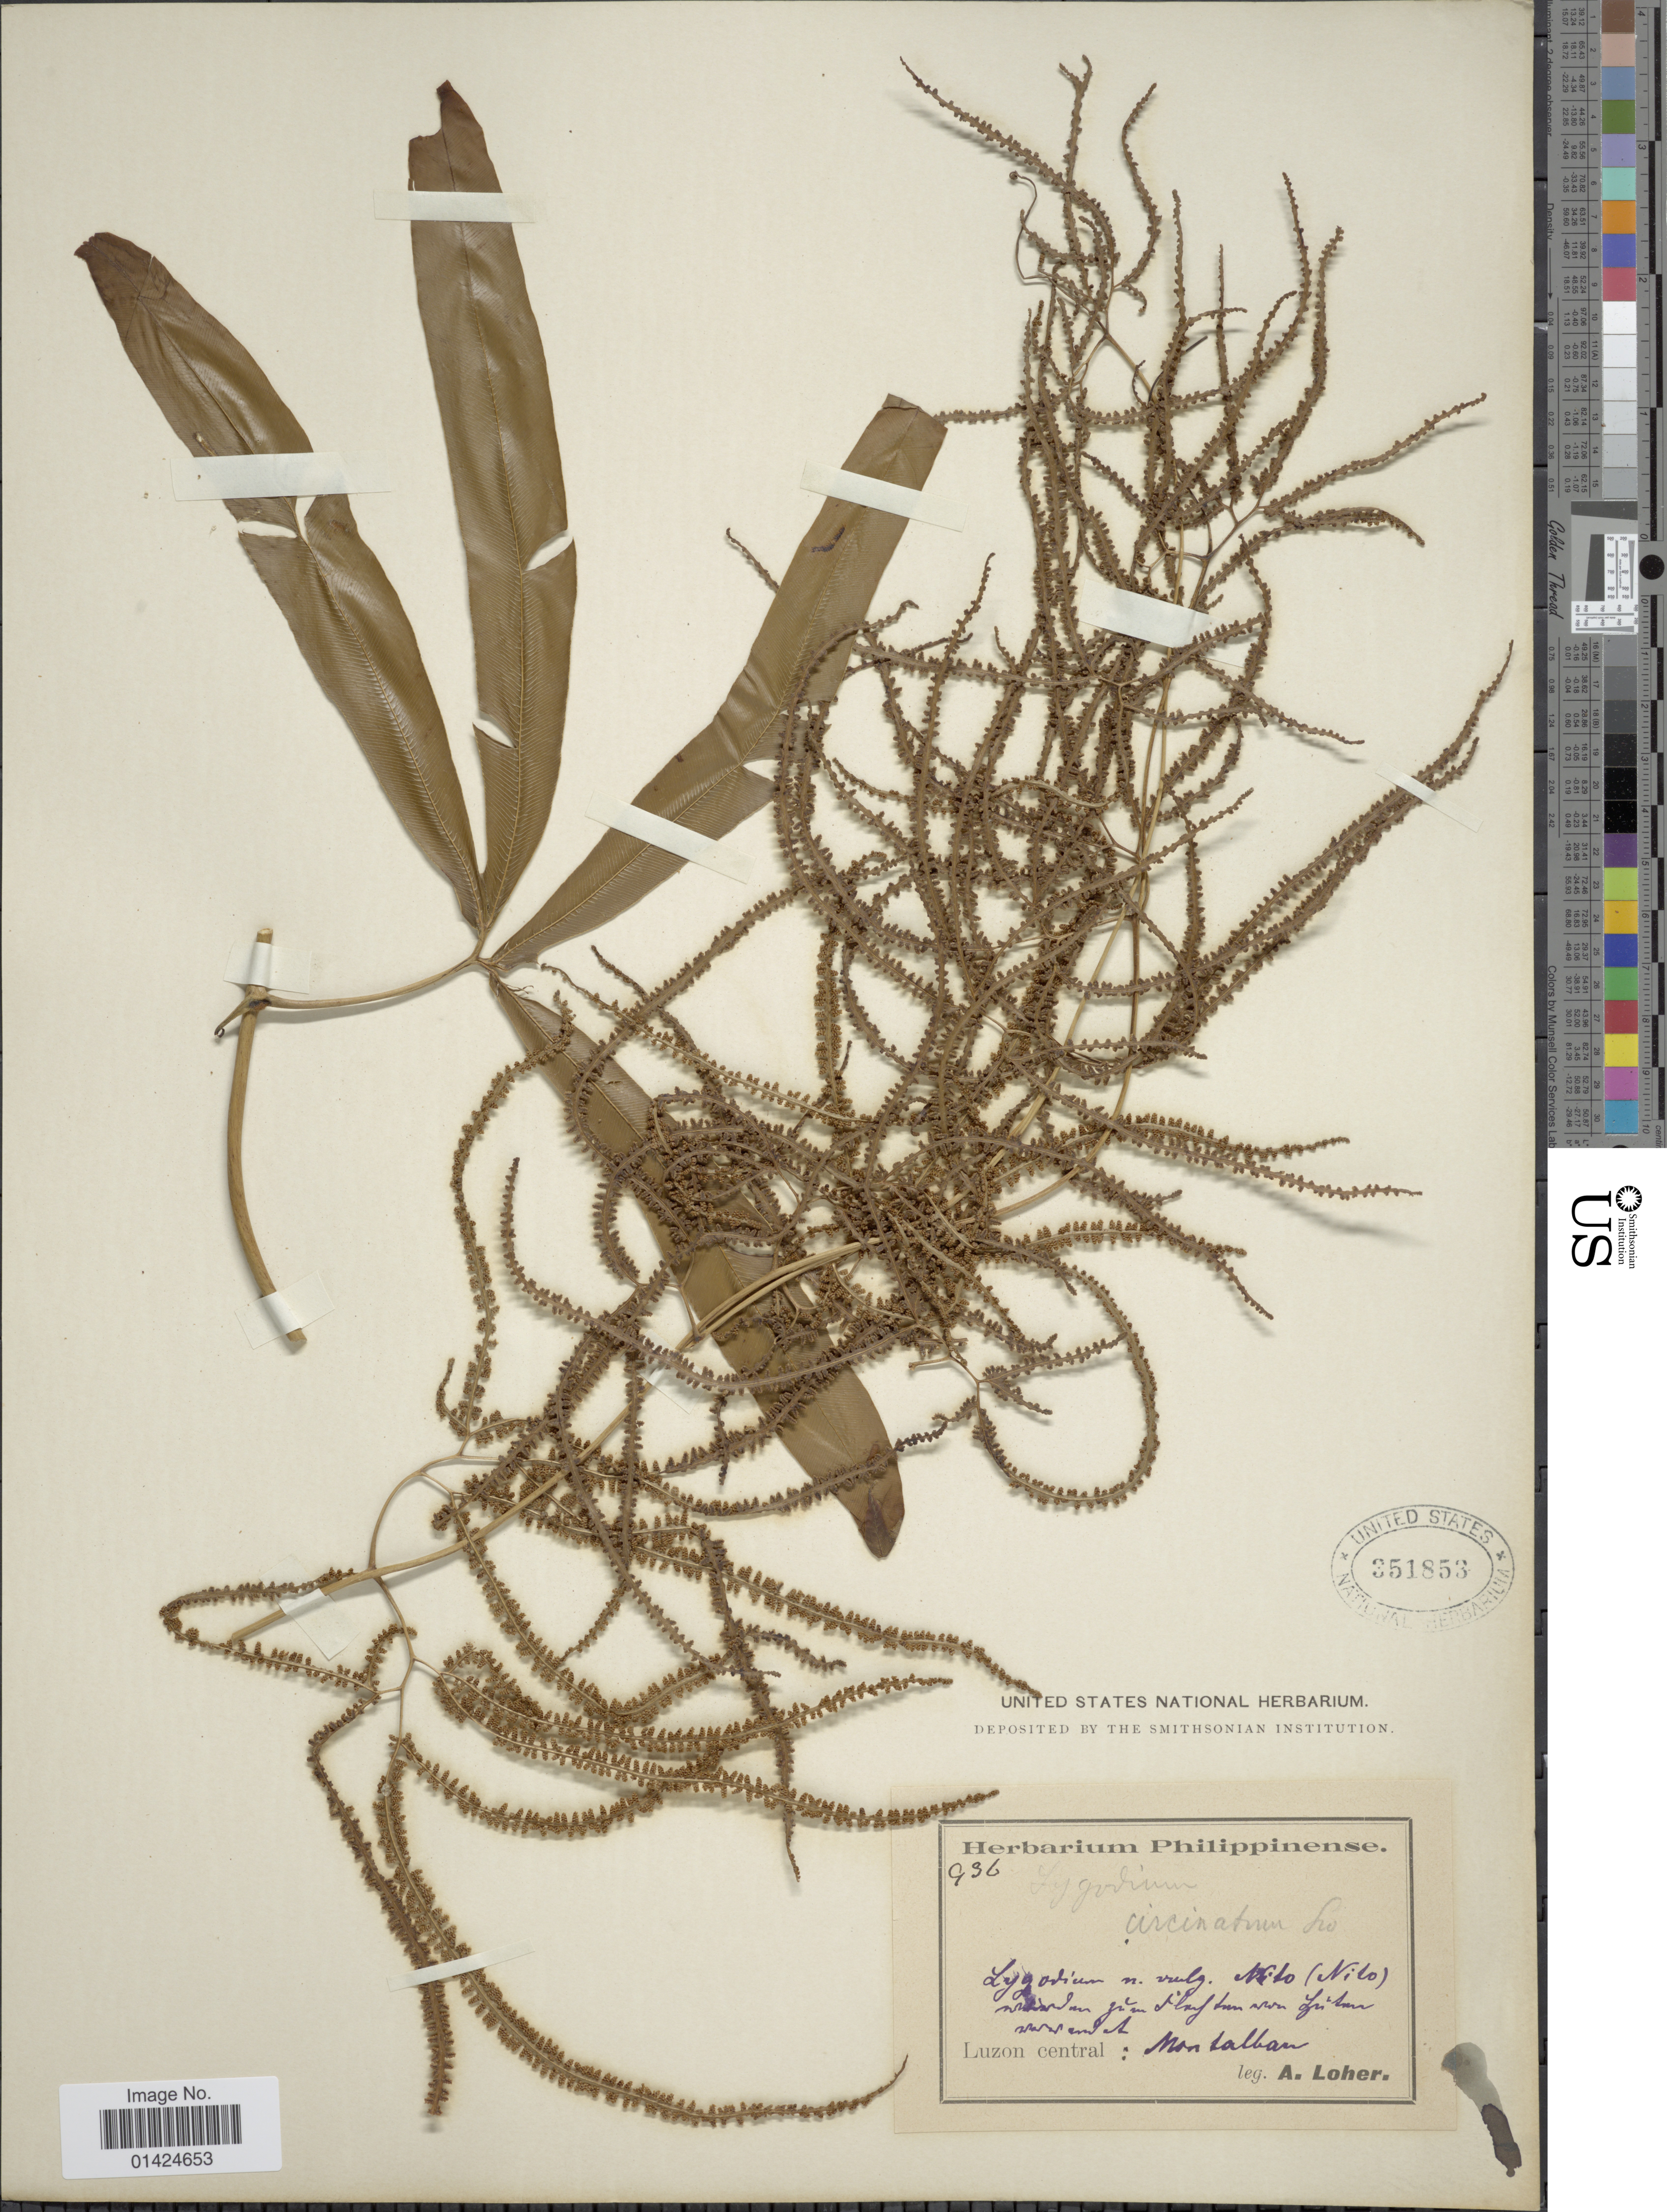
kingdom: Plantae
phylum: Tracheophyta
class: Polypodiopsida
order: Schizaeales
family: Lygodiaceae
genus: Lygodium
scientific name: Lygodium circinnatum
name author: (Burm. f.) Sw.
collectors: A. Loher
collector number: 936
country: Philippines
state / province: Central Luzon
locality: Montalban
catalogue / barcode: US 351853